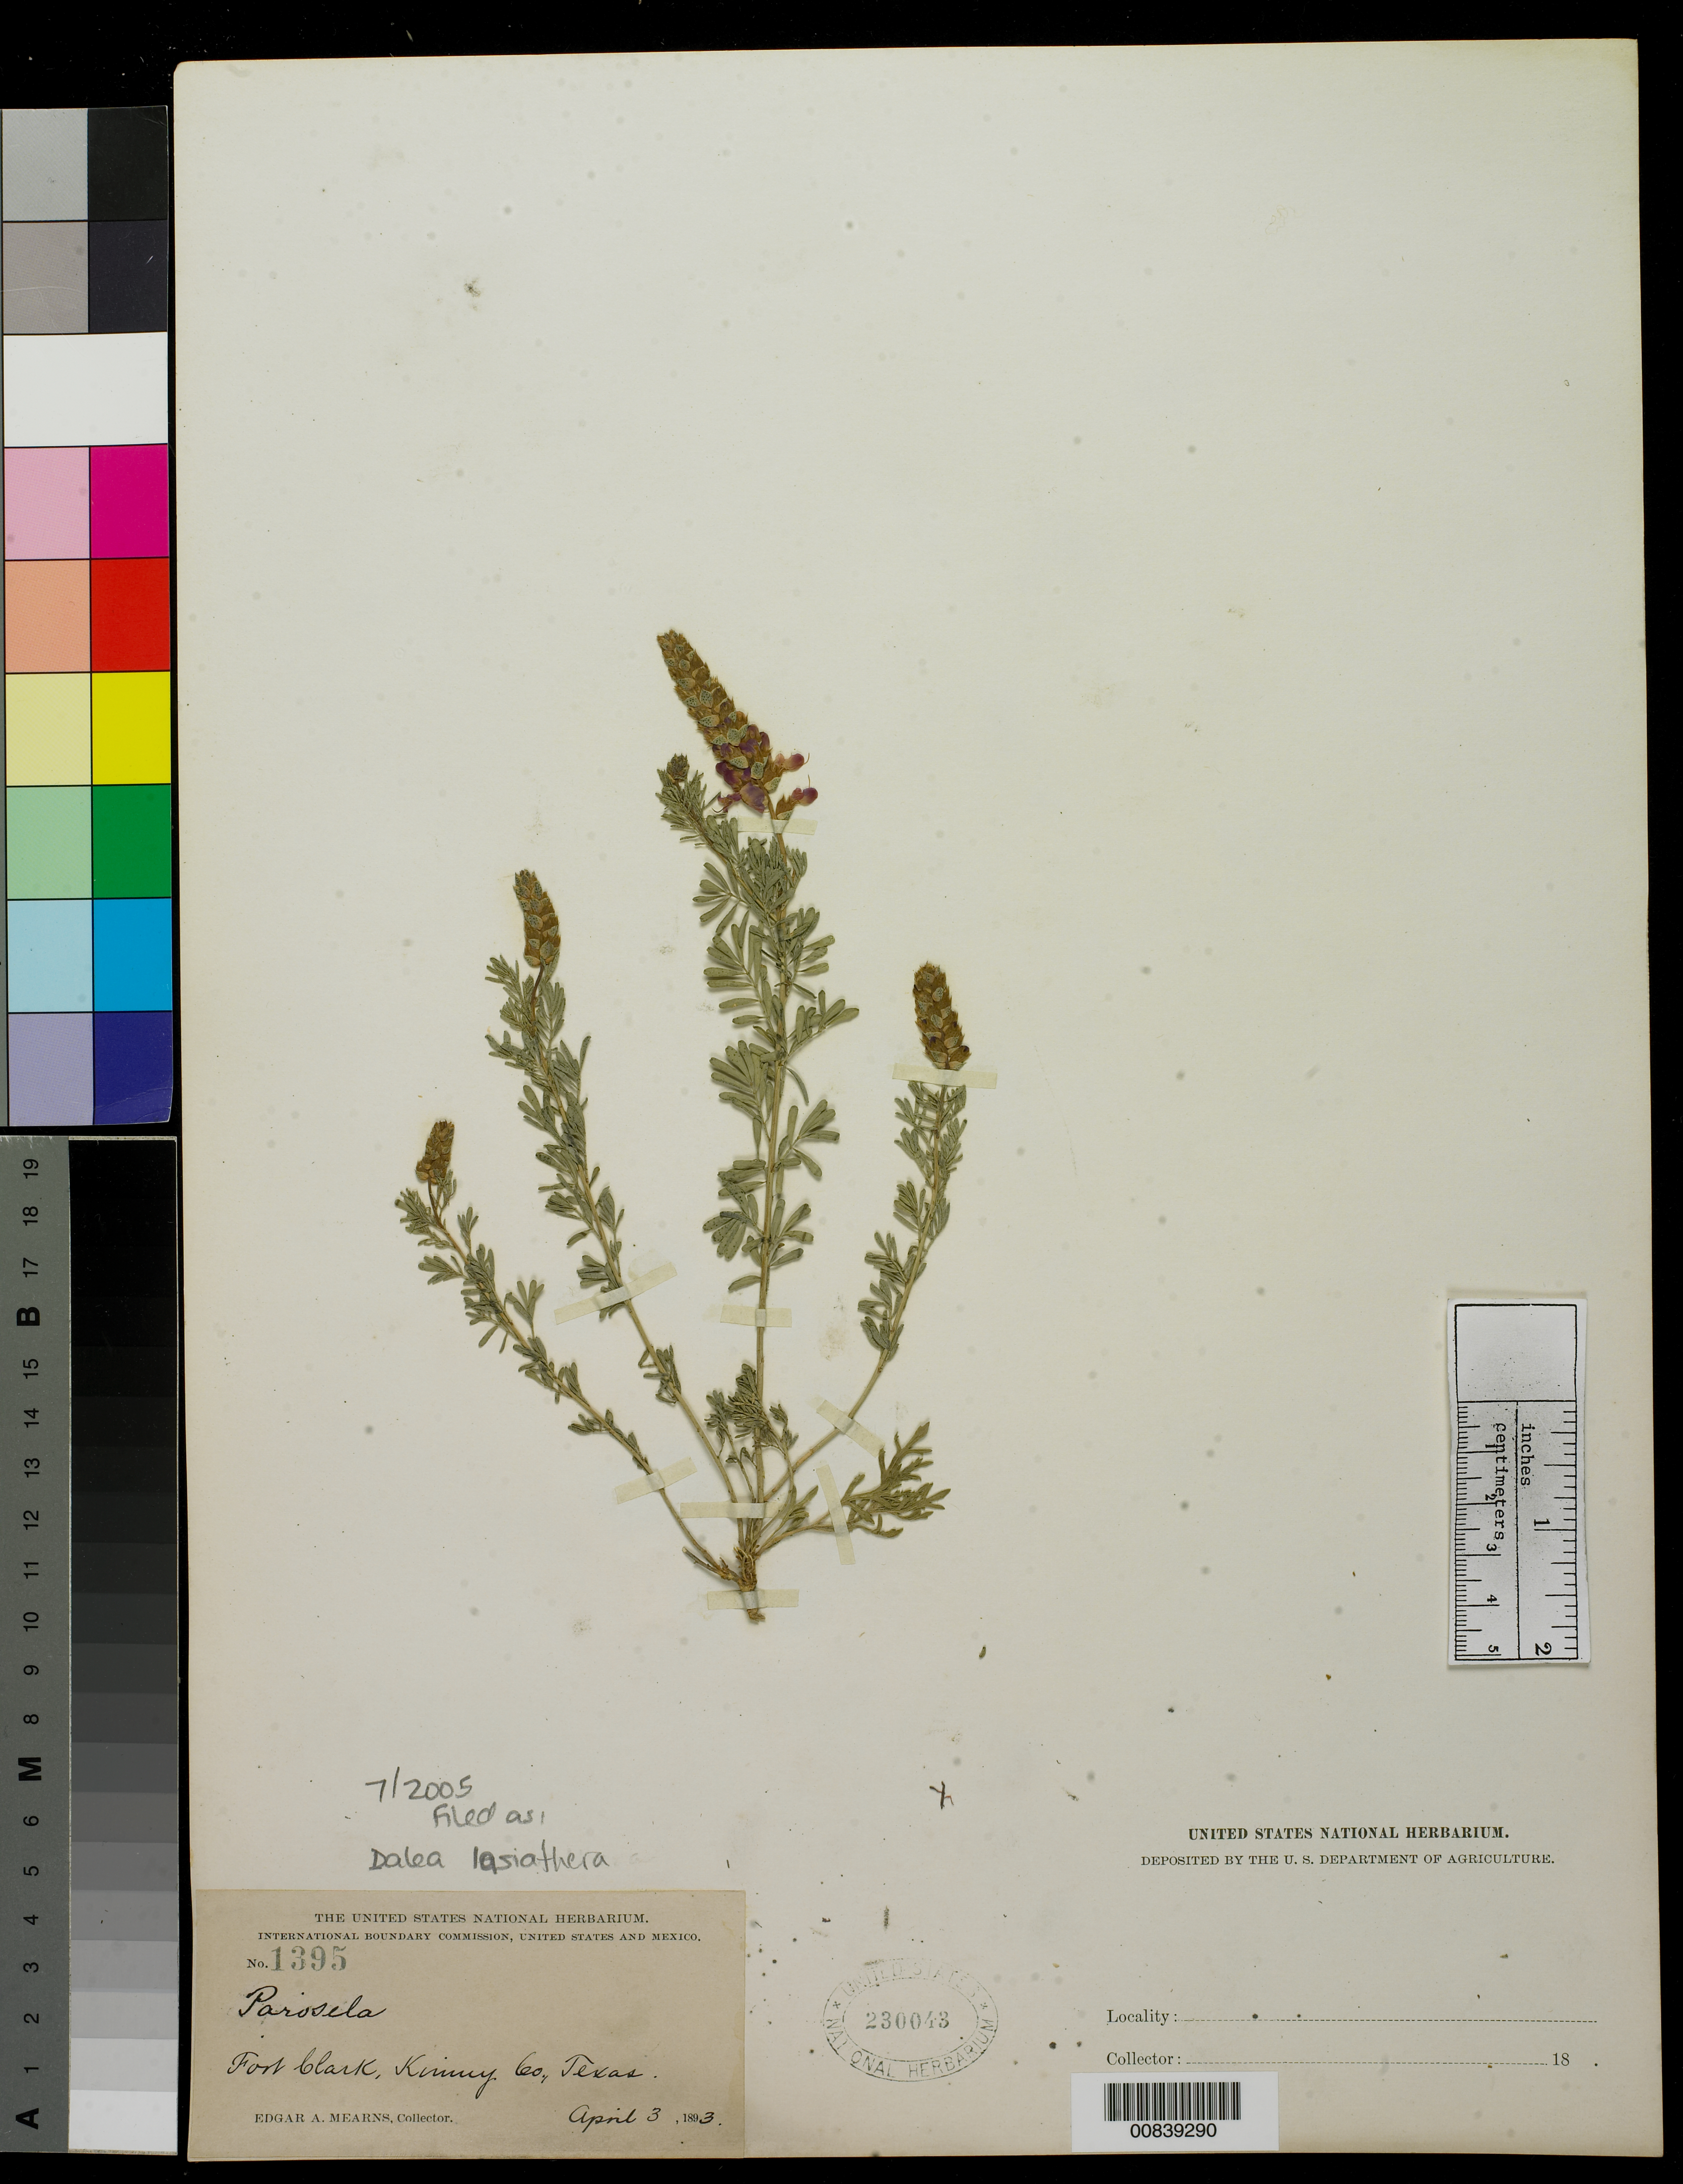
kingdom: Plantae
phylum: Tracheophyta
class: Magnoliopsida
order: Fabales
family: Fabaceae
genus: Dalea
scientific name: Dalea lasiathera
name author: A. Gray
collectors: E. A. Mearns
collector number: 1395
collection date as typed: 03 Apr 1893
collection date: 1893-04-03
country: United States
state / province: Texas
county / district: Kinney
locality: Fort Clark, Kinney County, Texas.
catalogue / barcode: US 230043